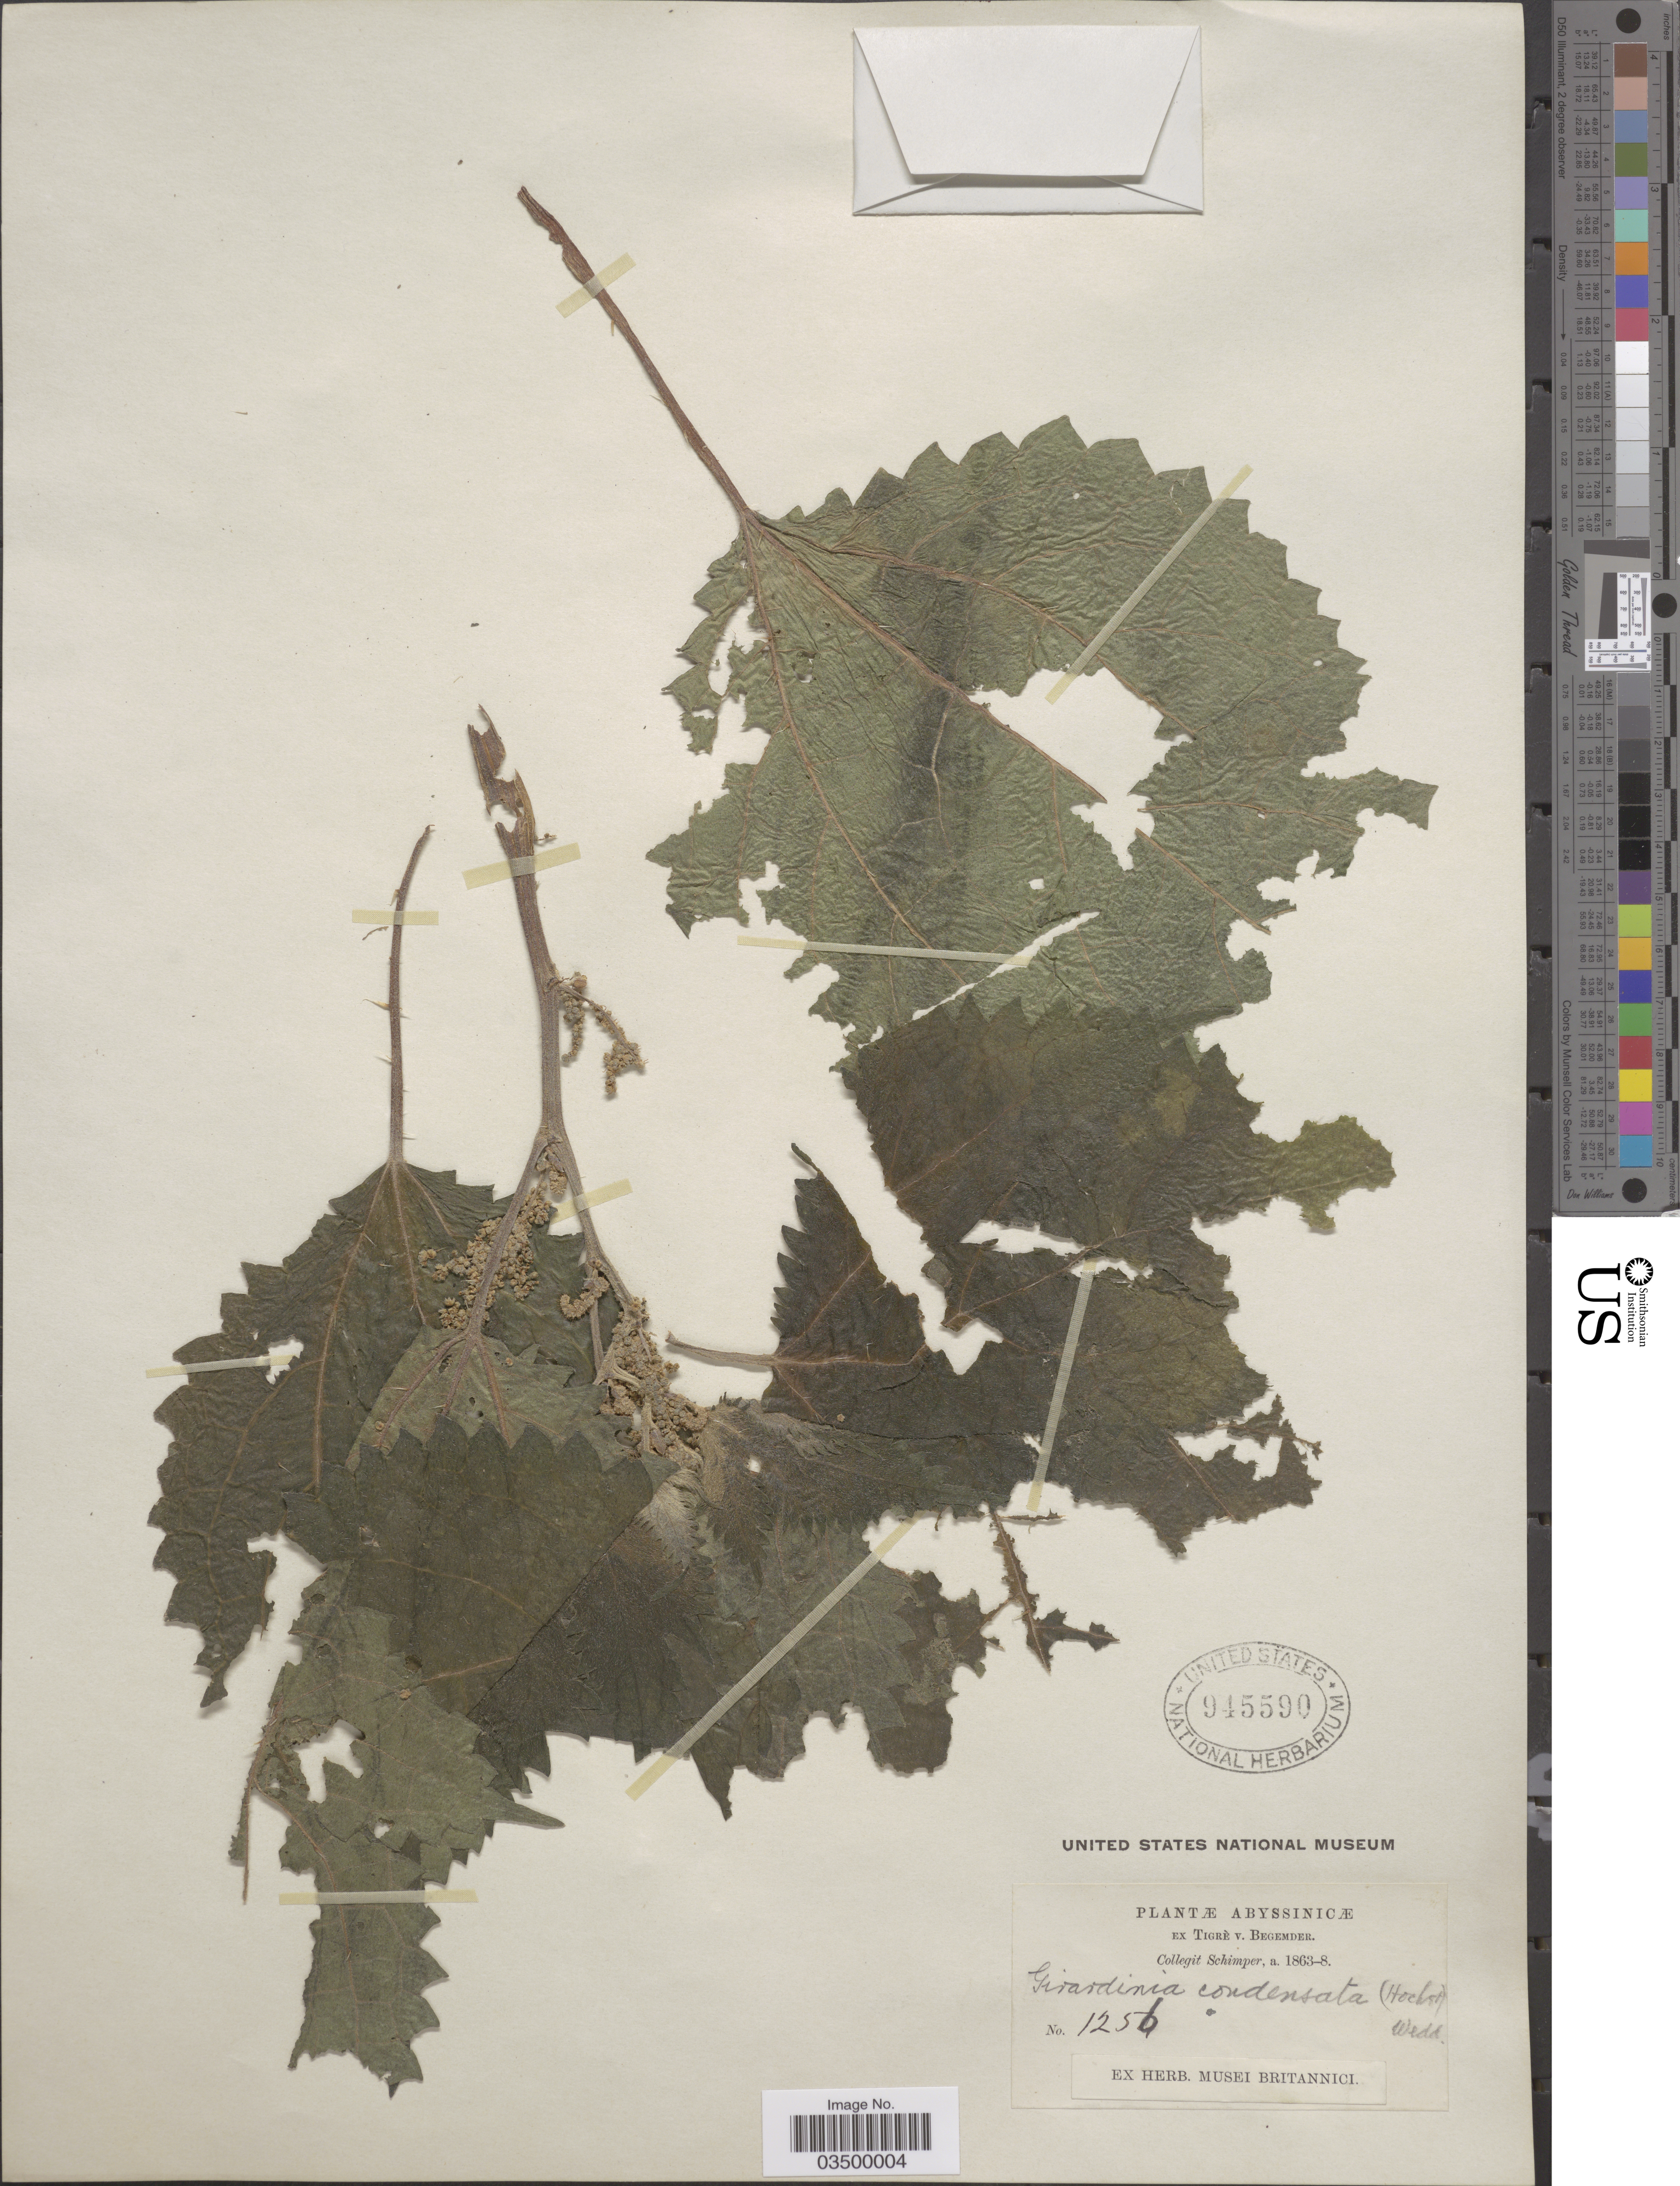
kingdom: Plantae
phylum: Tracheophyta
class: Magnoliopsida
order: Rosales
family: Urticaceae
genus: Girardinia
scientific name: Girardinia diversifolia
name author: (Link) Friis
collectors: -. Schimper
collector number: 1256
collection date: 1863/1868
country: Ethiopia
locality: Abyssinicæ.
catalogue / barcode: US 945590